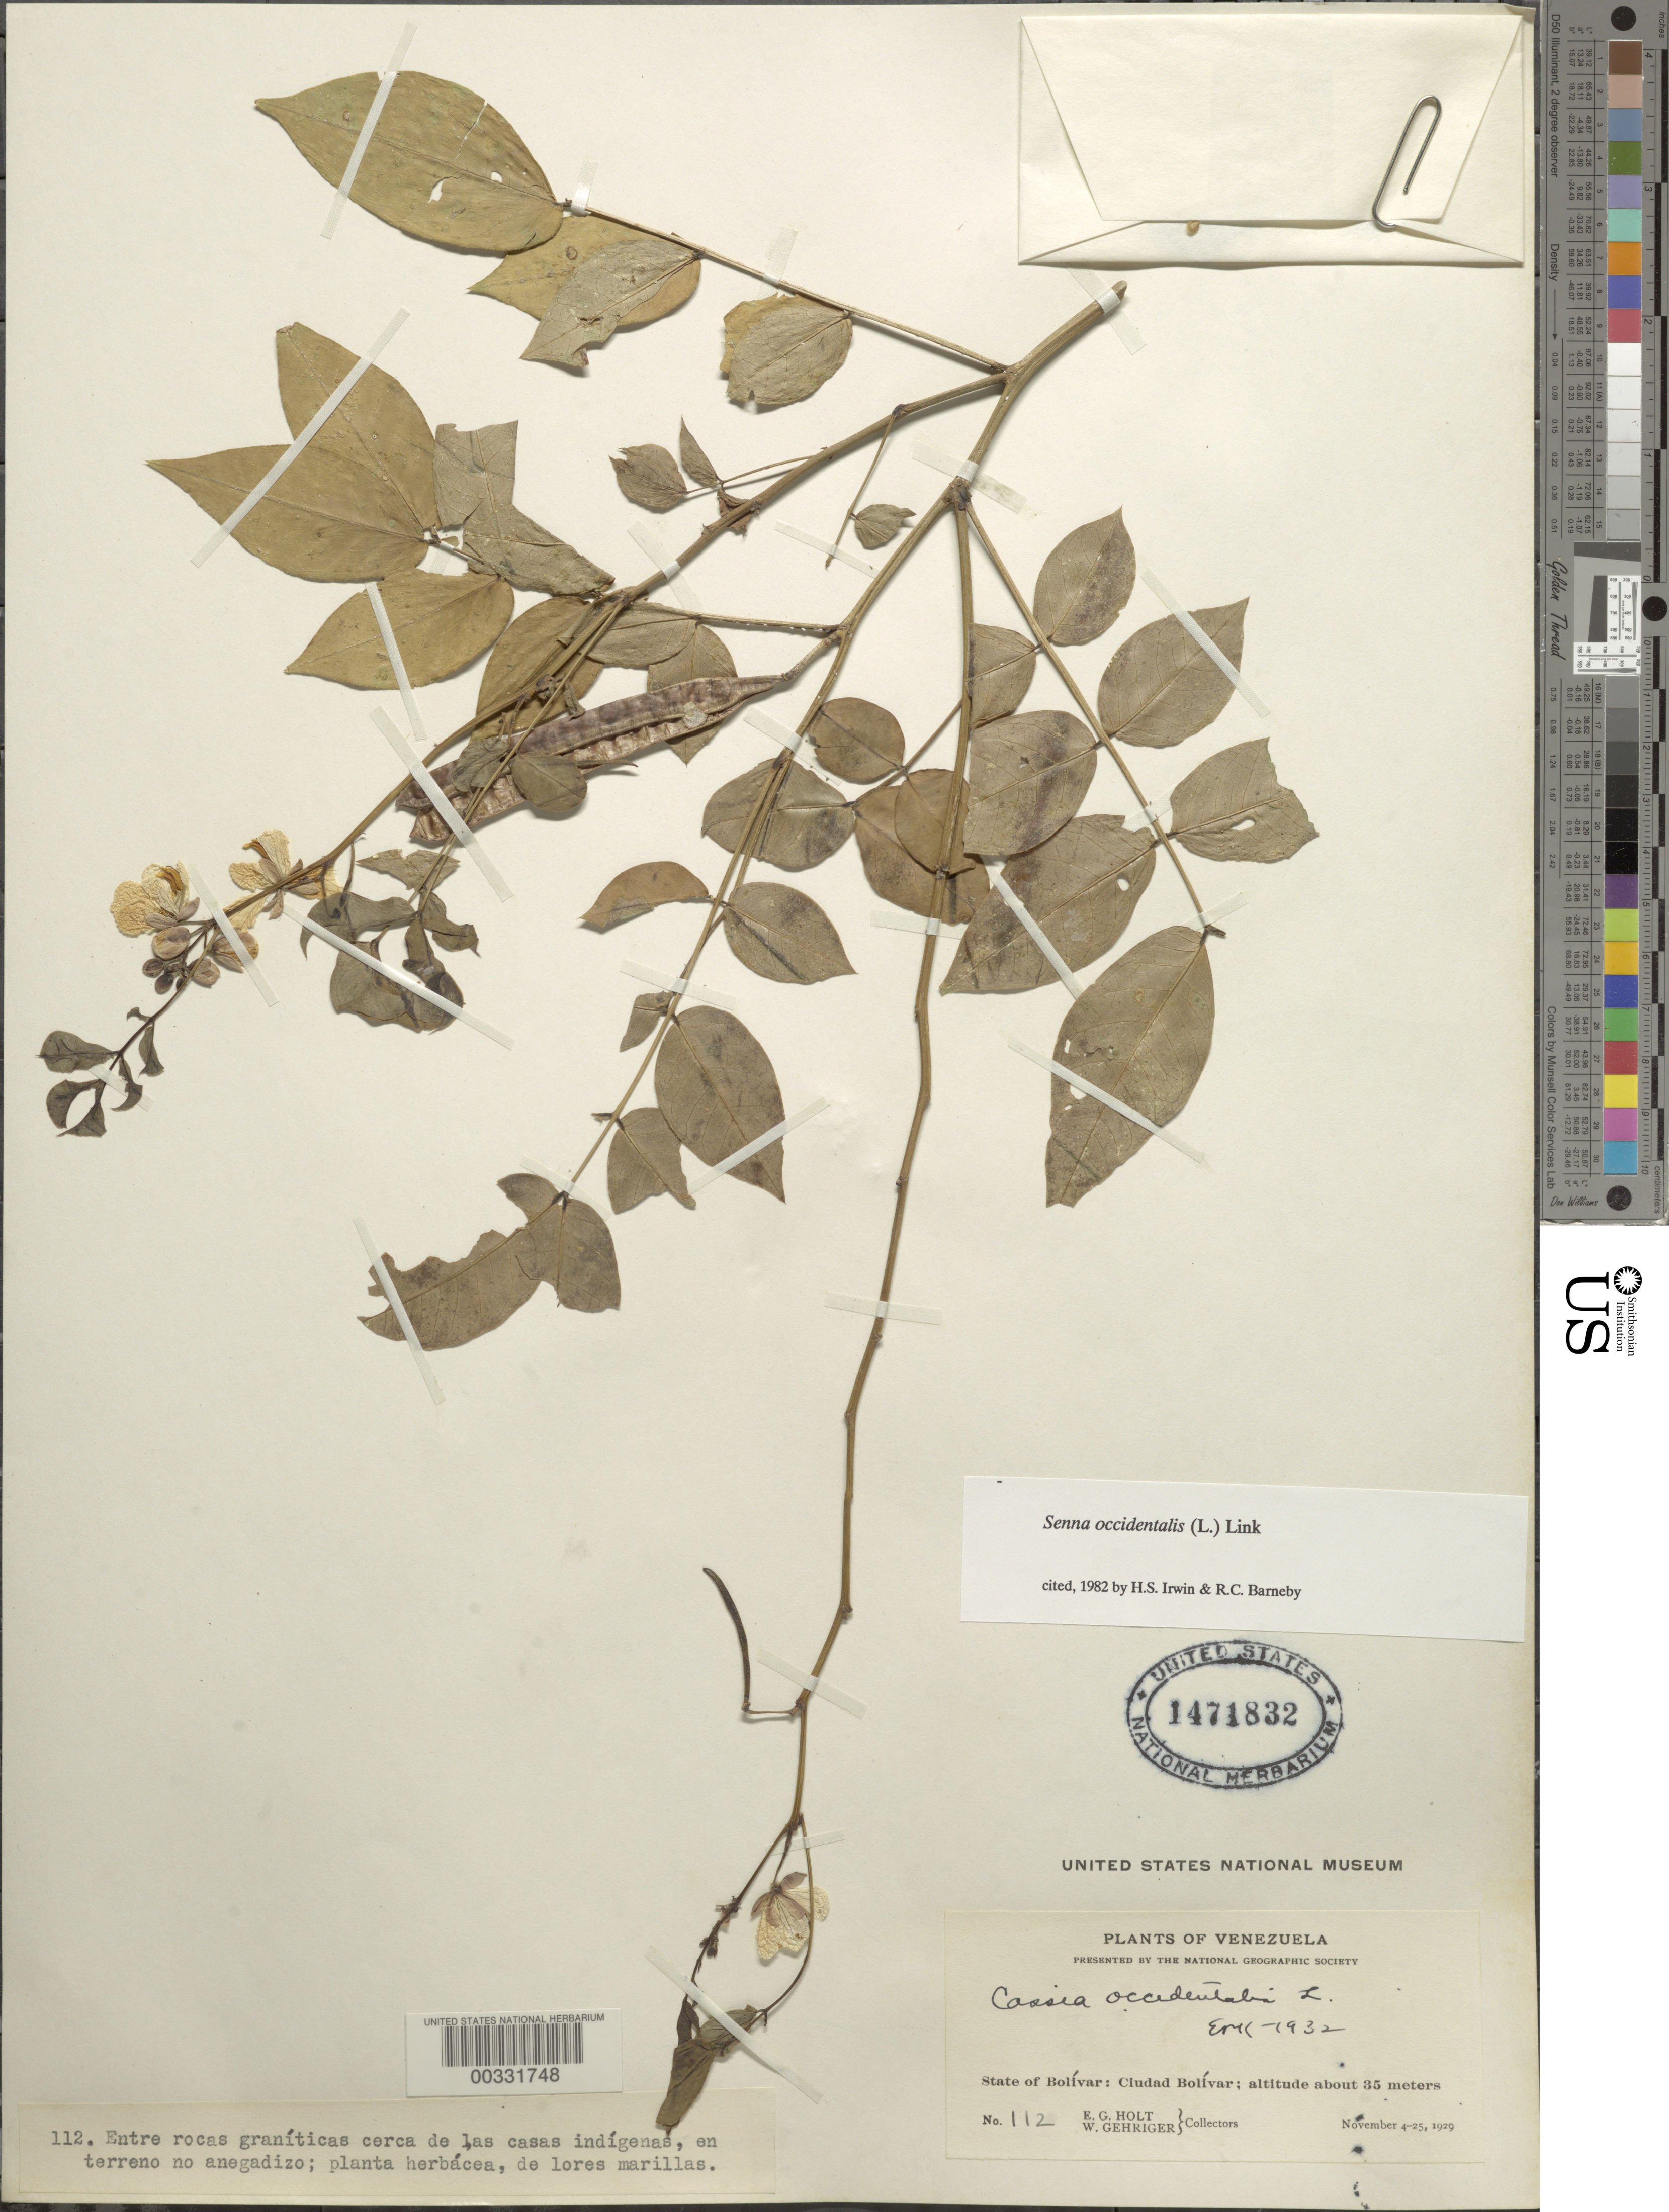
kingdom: Plantae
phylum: Tracheophyta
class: Magnoliopsida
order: Fabales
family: Fabaceae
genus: Senna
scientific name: Senna occidentalis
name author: (L.) Link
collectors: E. Holt & W. Gehriger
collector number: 112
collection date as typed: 04 Nov 1929 to 25 Nov 1929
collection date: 1929-11-04/1929-11-25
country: Venezuela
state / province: Bolivar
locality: Ciudad bolivar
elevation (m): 35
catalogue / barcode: US 1471832